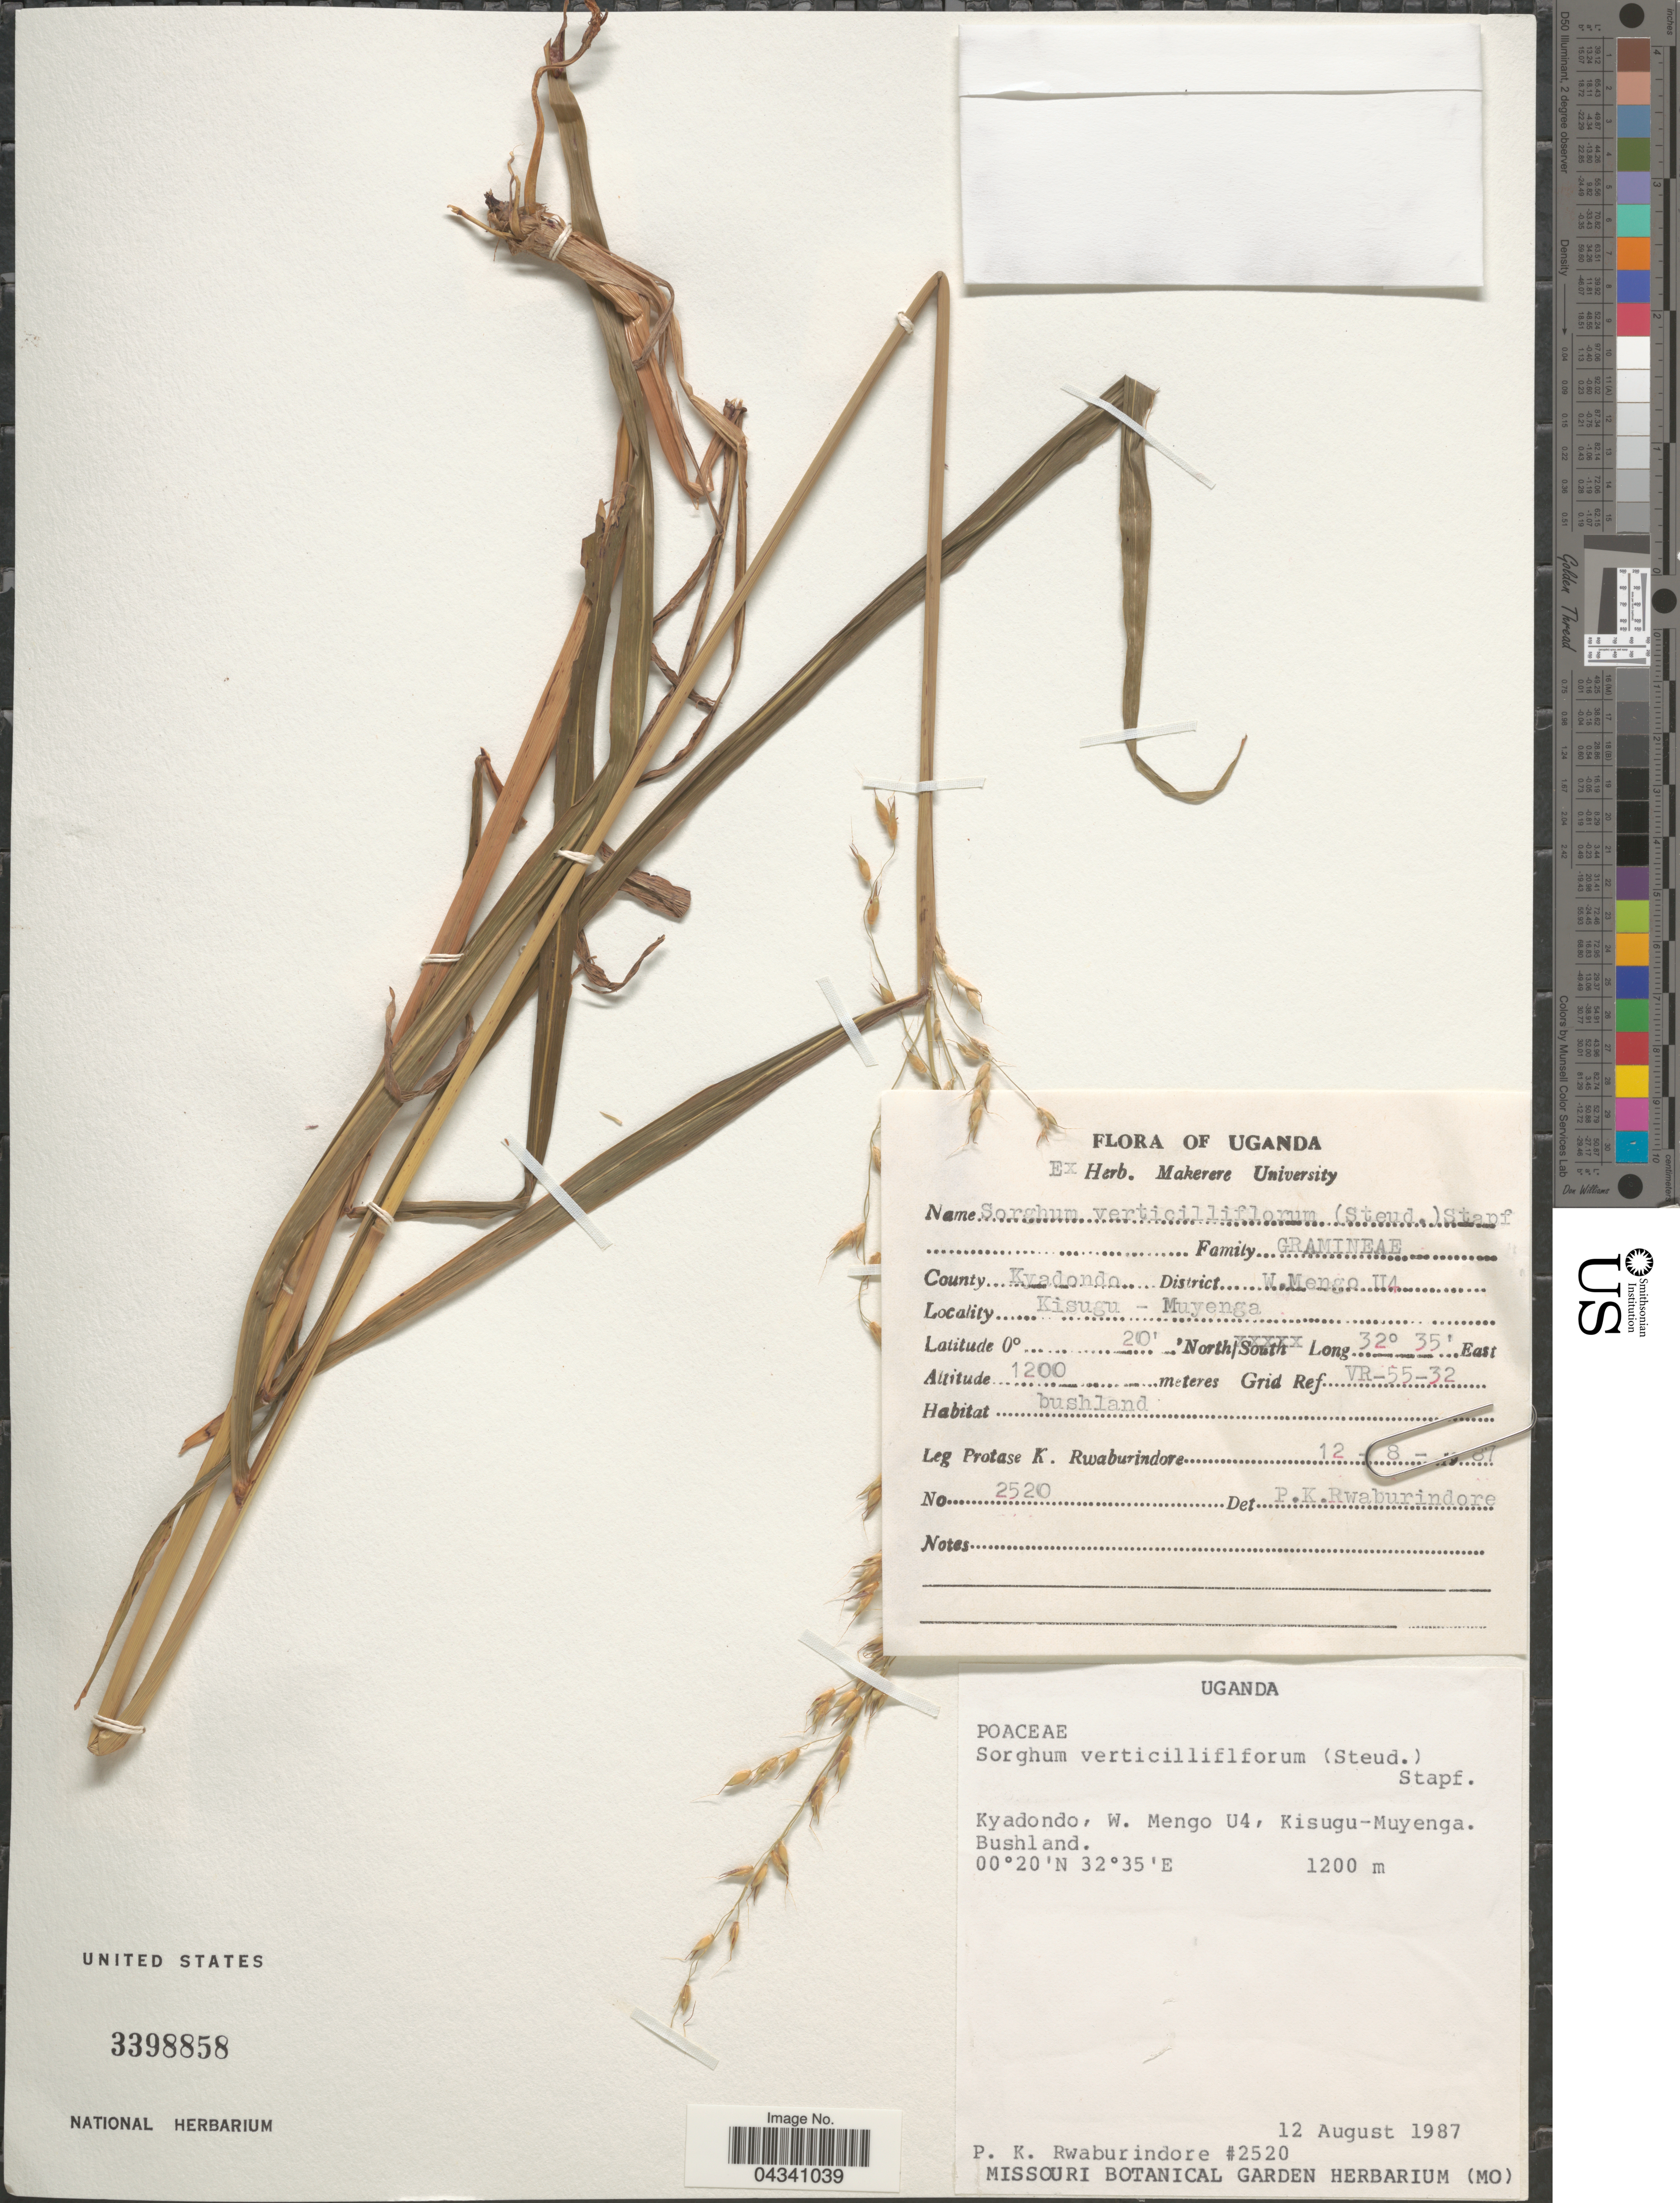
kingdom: Plantae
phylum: Tracheophyta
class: Liliopsida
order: Poales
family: Poaceae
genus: Sorghum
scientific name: Sorghum arundinaceum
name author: (Desv.) Stapf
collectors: P. Rwaburindore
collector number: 2520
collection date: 1987-08-12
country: Uganda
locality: Kyadondo, W. Mengo U4, Kisugu-Muyenga. Bushland. County Kyadondo. District W. Mengo U4. Kisugu - Muyenga. Grid Ref. VR-55-32.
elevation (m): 1200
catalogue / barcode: US 3398858